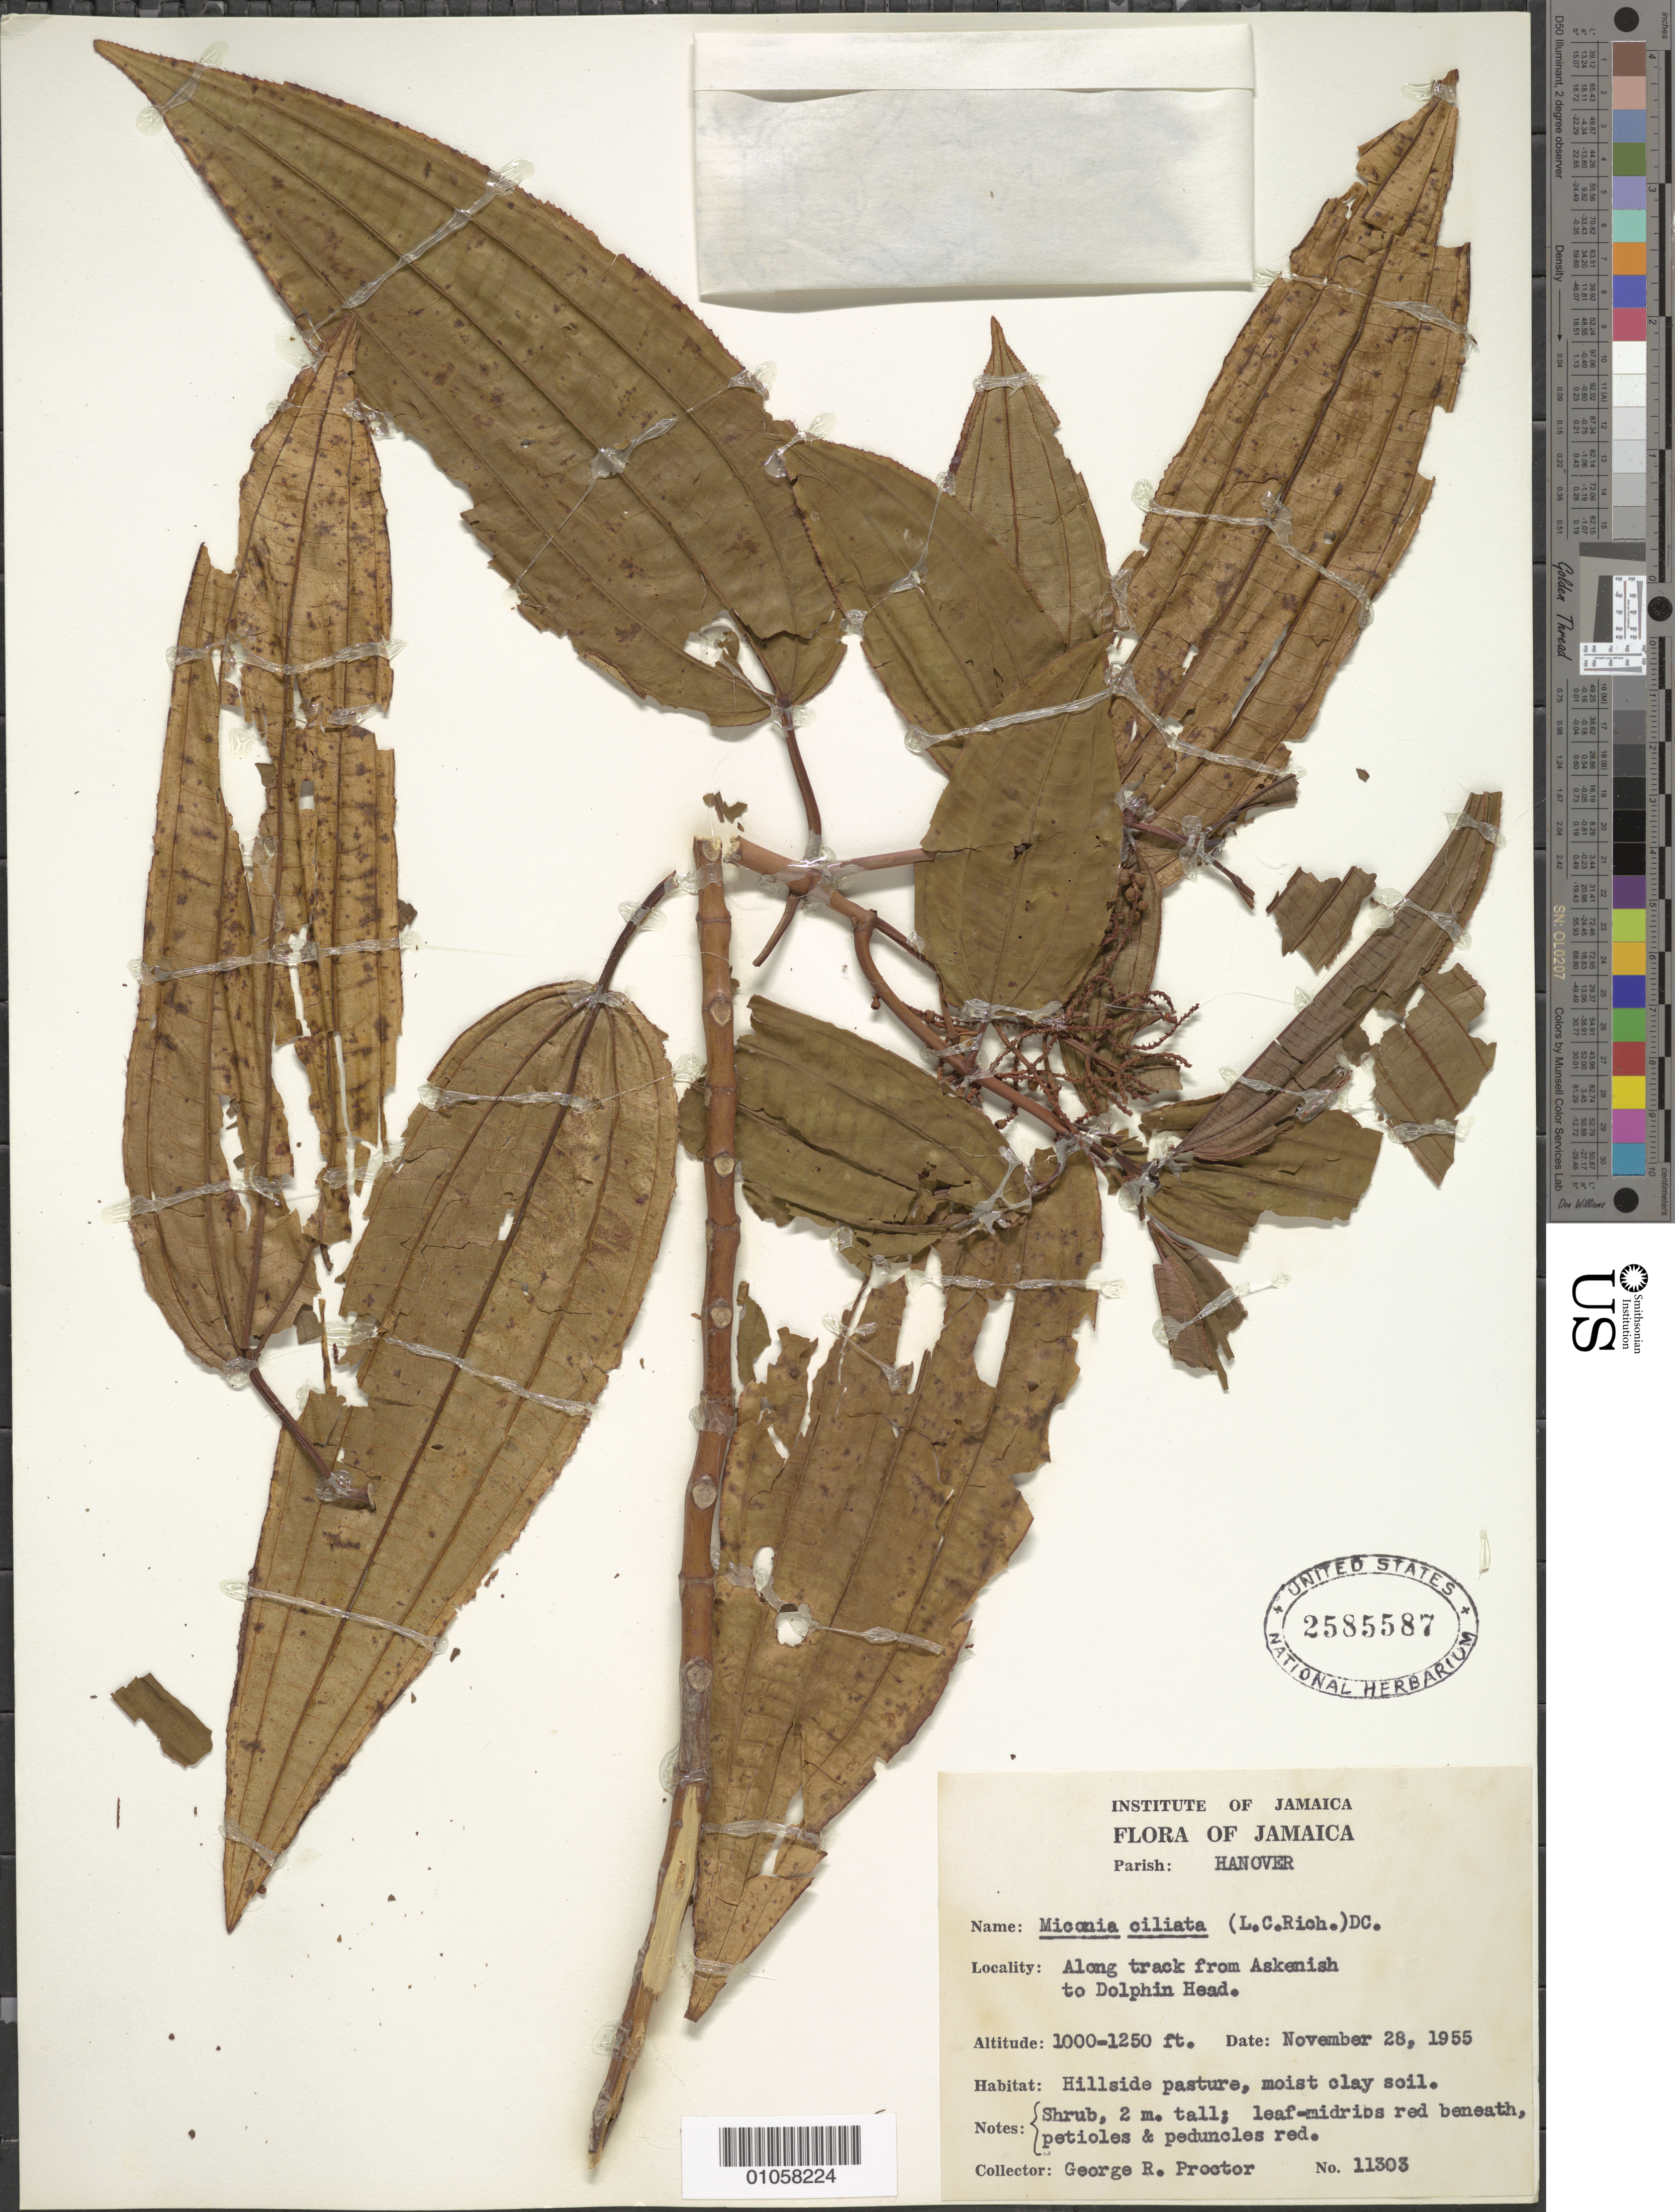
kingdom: Plantae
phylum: Tracheophyta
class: Magnoliopsida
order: Myrtales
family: Melastomataceae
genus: Miconia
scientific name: Miconia ciliata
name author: (Rich.) DC.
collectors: G. R. Proctor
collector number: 11303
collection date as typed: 28 Nov 1955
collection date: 1955-11-28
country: Jamaica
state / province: Hanover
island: Jamaica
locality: Track from Askenish to Dolphin Head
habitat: Hillside pasture, moist clay soil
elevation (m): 305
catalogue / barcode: US 2585587